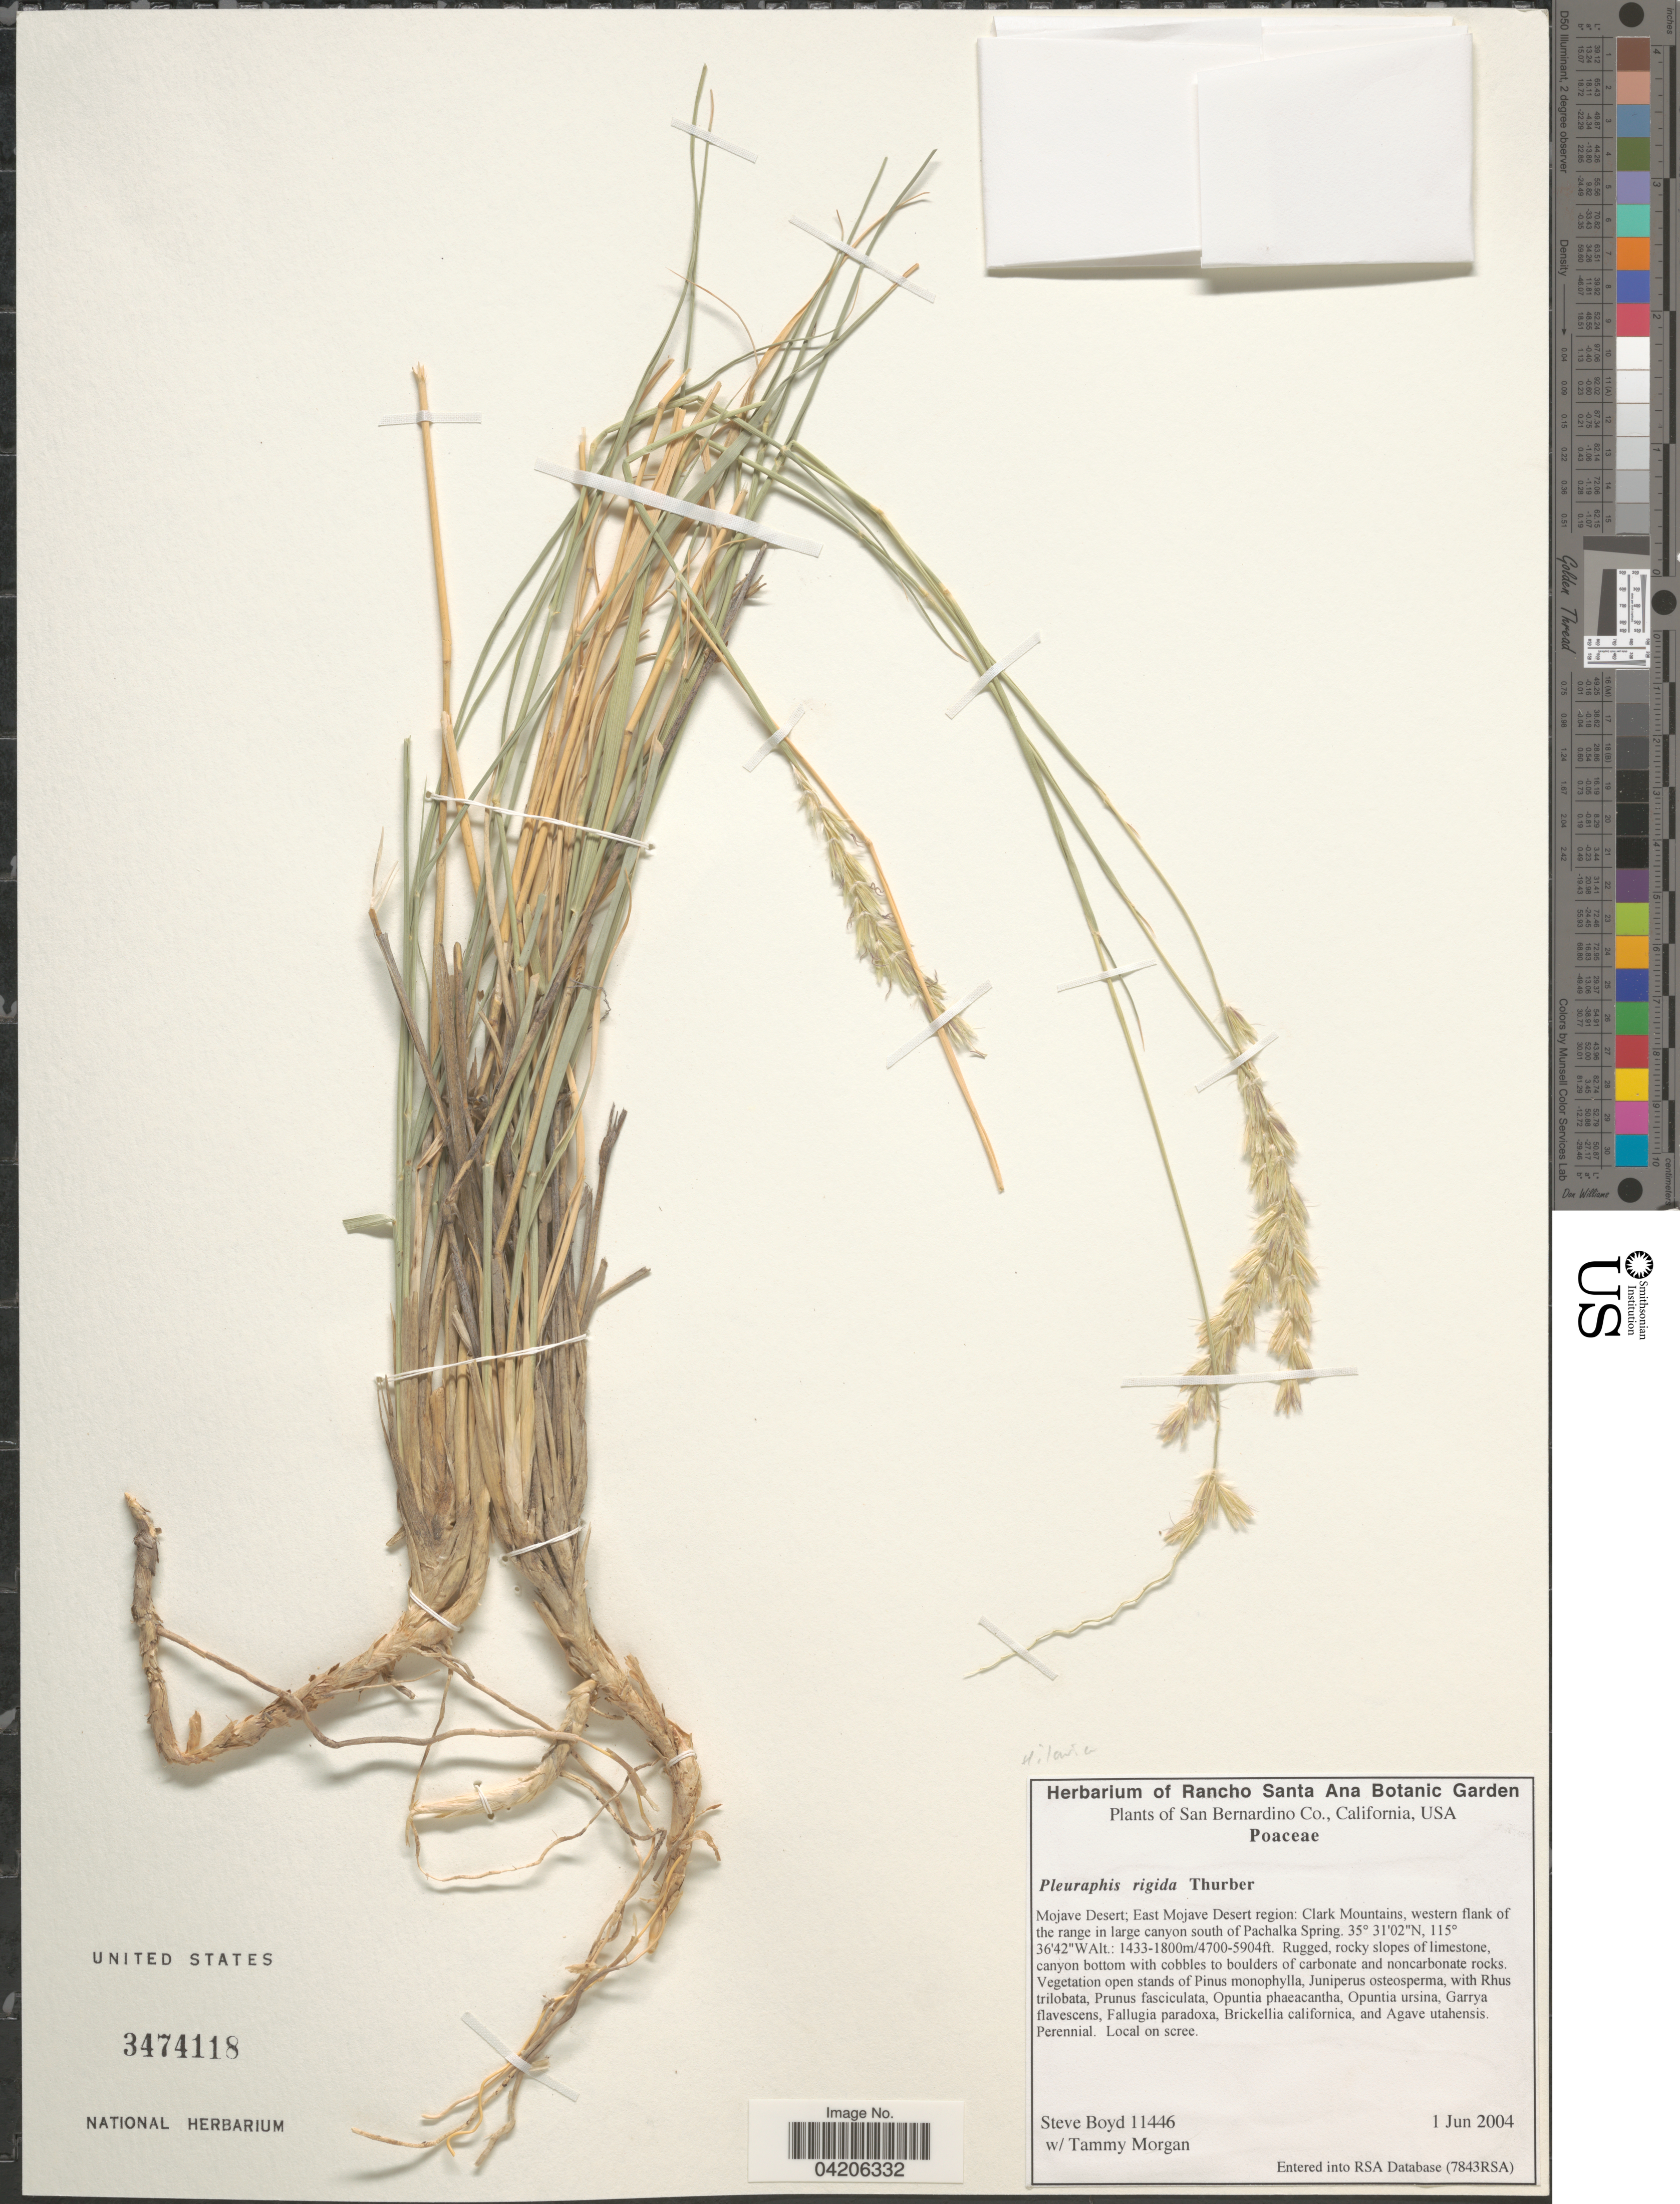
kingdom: Plantae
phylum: Tracheophyta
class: Liliopsida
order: Poales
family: Poaceae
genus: Hilaria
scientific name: Hilaria rigida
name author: (Thurb.) Benth. ex Scribn.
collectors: S. Boyd & T. Morgan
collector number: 11446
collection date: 2004-06-01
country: United States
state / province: California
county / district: San Bernardino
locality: San Bernardino Co. Mojave Desert; East Mojave Desert region: Clark Mountains, western flank of the range in large canyon south of Pachalka Spring.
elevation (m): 1433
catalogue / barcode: US 3474118